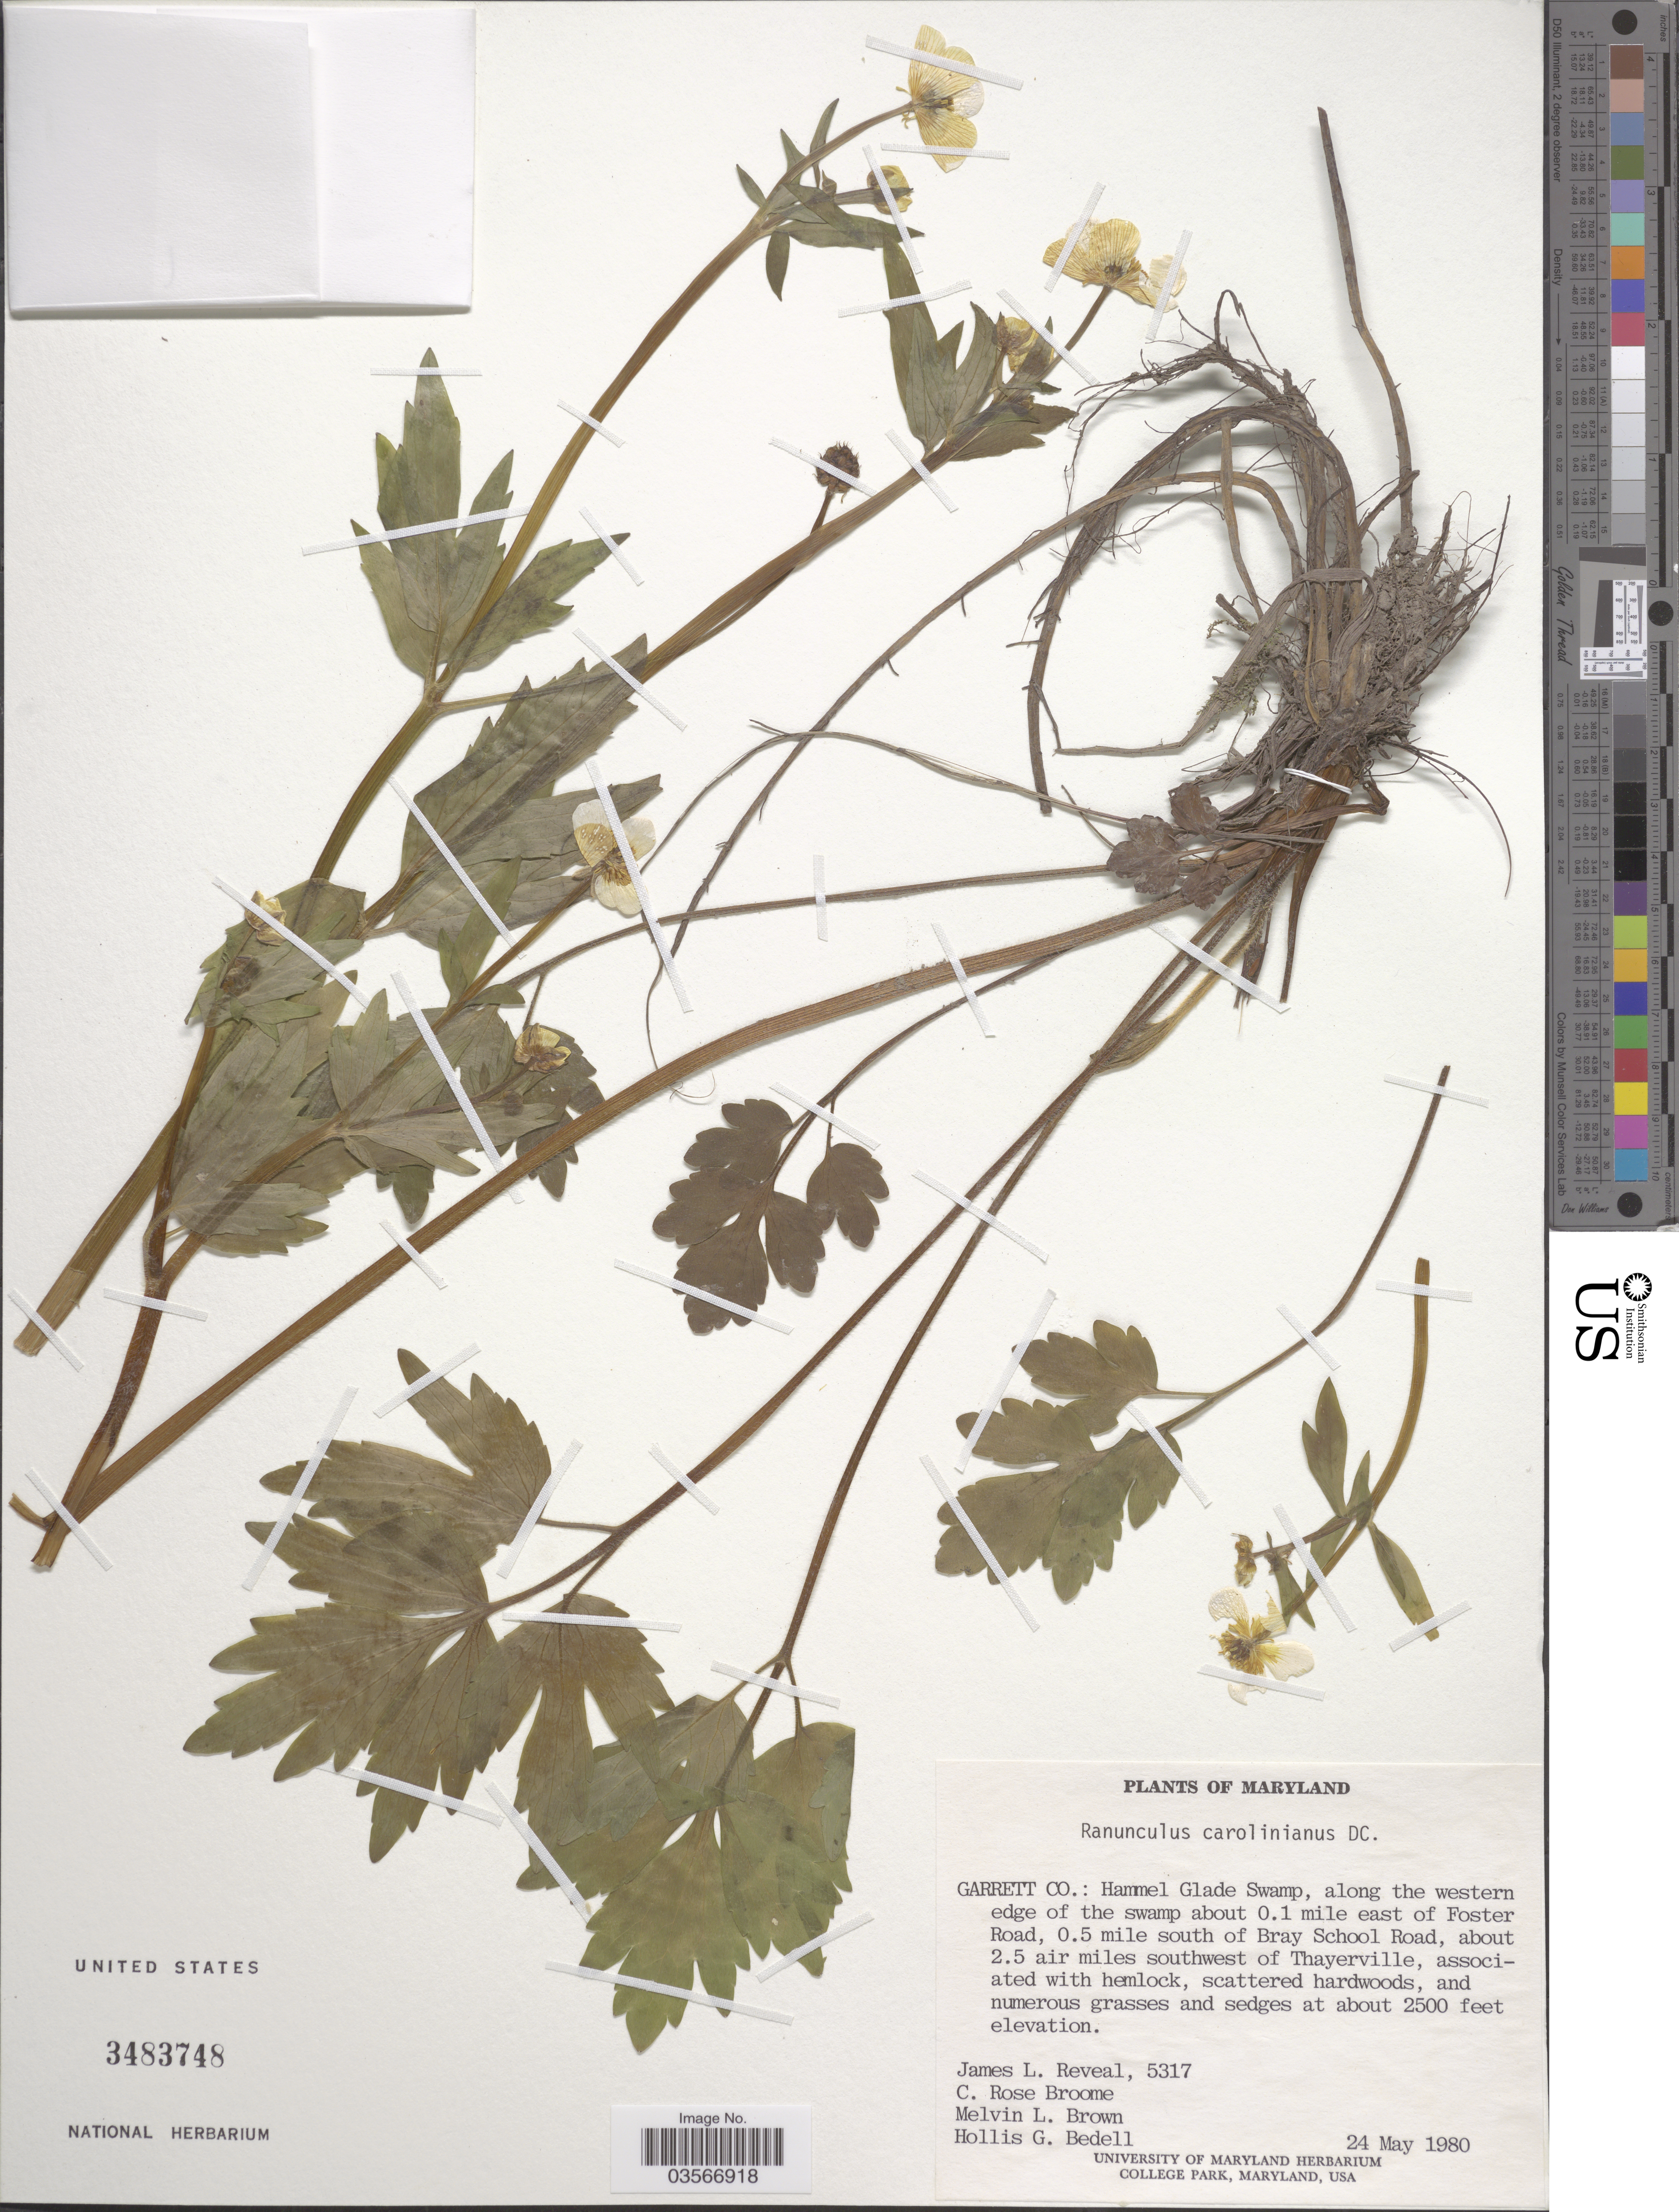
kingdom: Plantae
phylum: Tracheophyta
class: Magnoliopsida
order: Ranunculales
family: Ranunculaceae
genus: Ranunculus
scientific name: Ranunculus hispidus var. hispidus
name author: Michx.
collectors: J. L. Reveal, C. R. Broome, M. Brown & H. G. Bedell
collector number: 5317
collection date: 1980-05-24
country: United States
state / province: Maryland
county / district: Garrett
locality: Garrett Co.: Hammel Glade Swamp, along the western edge of the swamp about 0.1 mile east of Foster Road, 0.5 mile south of Bray School Road, about 2.5 air miles southwest of Thayerville.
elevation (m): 762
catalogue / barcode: US 3483748